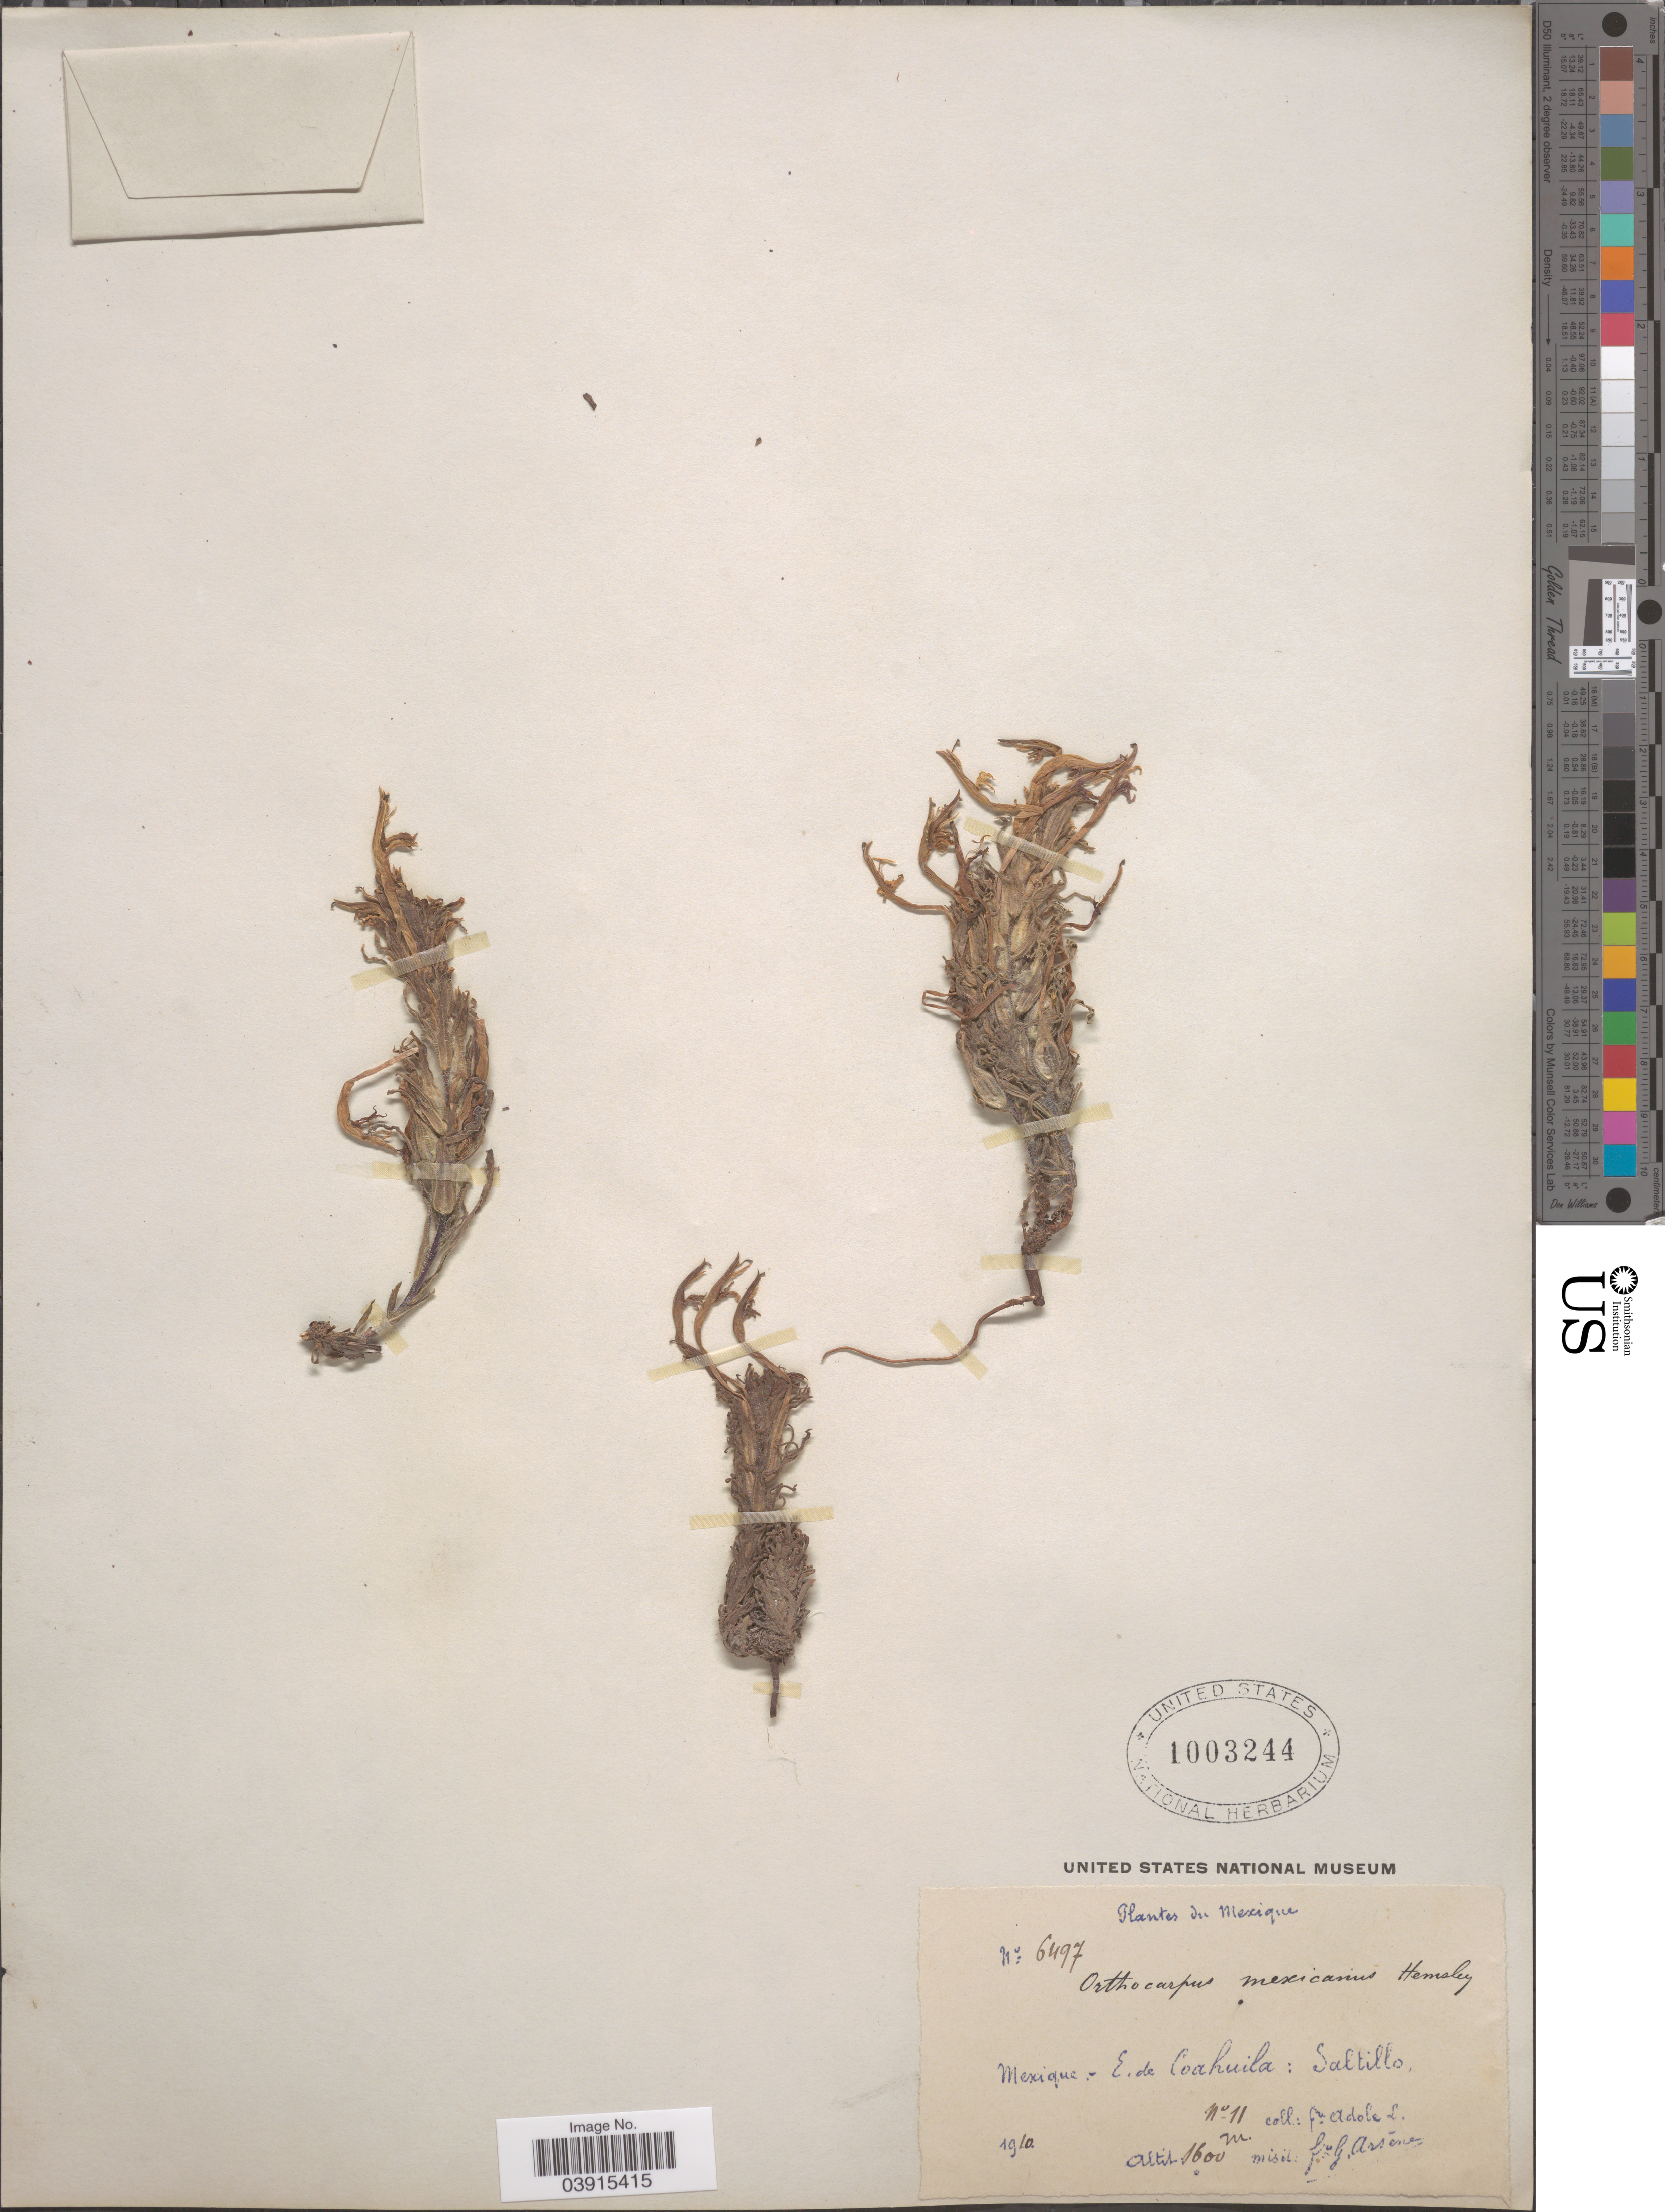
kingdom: Plantae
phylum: Tracheophyta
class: Magnoliopsida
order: Lamiales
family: Orobanchaceae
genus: Castilleja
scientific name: Castilleja mexicana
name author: (Hemsl.) A. Gray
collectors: Bro. Adole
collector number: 11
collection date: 1910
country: Mexico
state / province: Coahuila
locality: E. de Coahuila: Saltillo.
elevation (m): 1600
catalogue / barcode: US 1003244